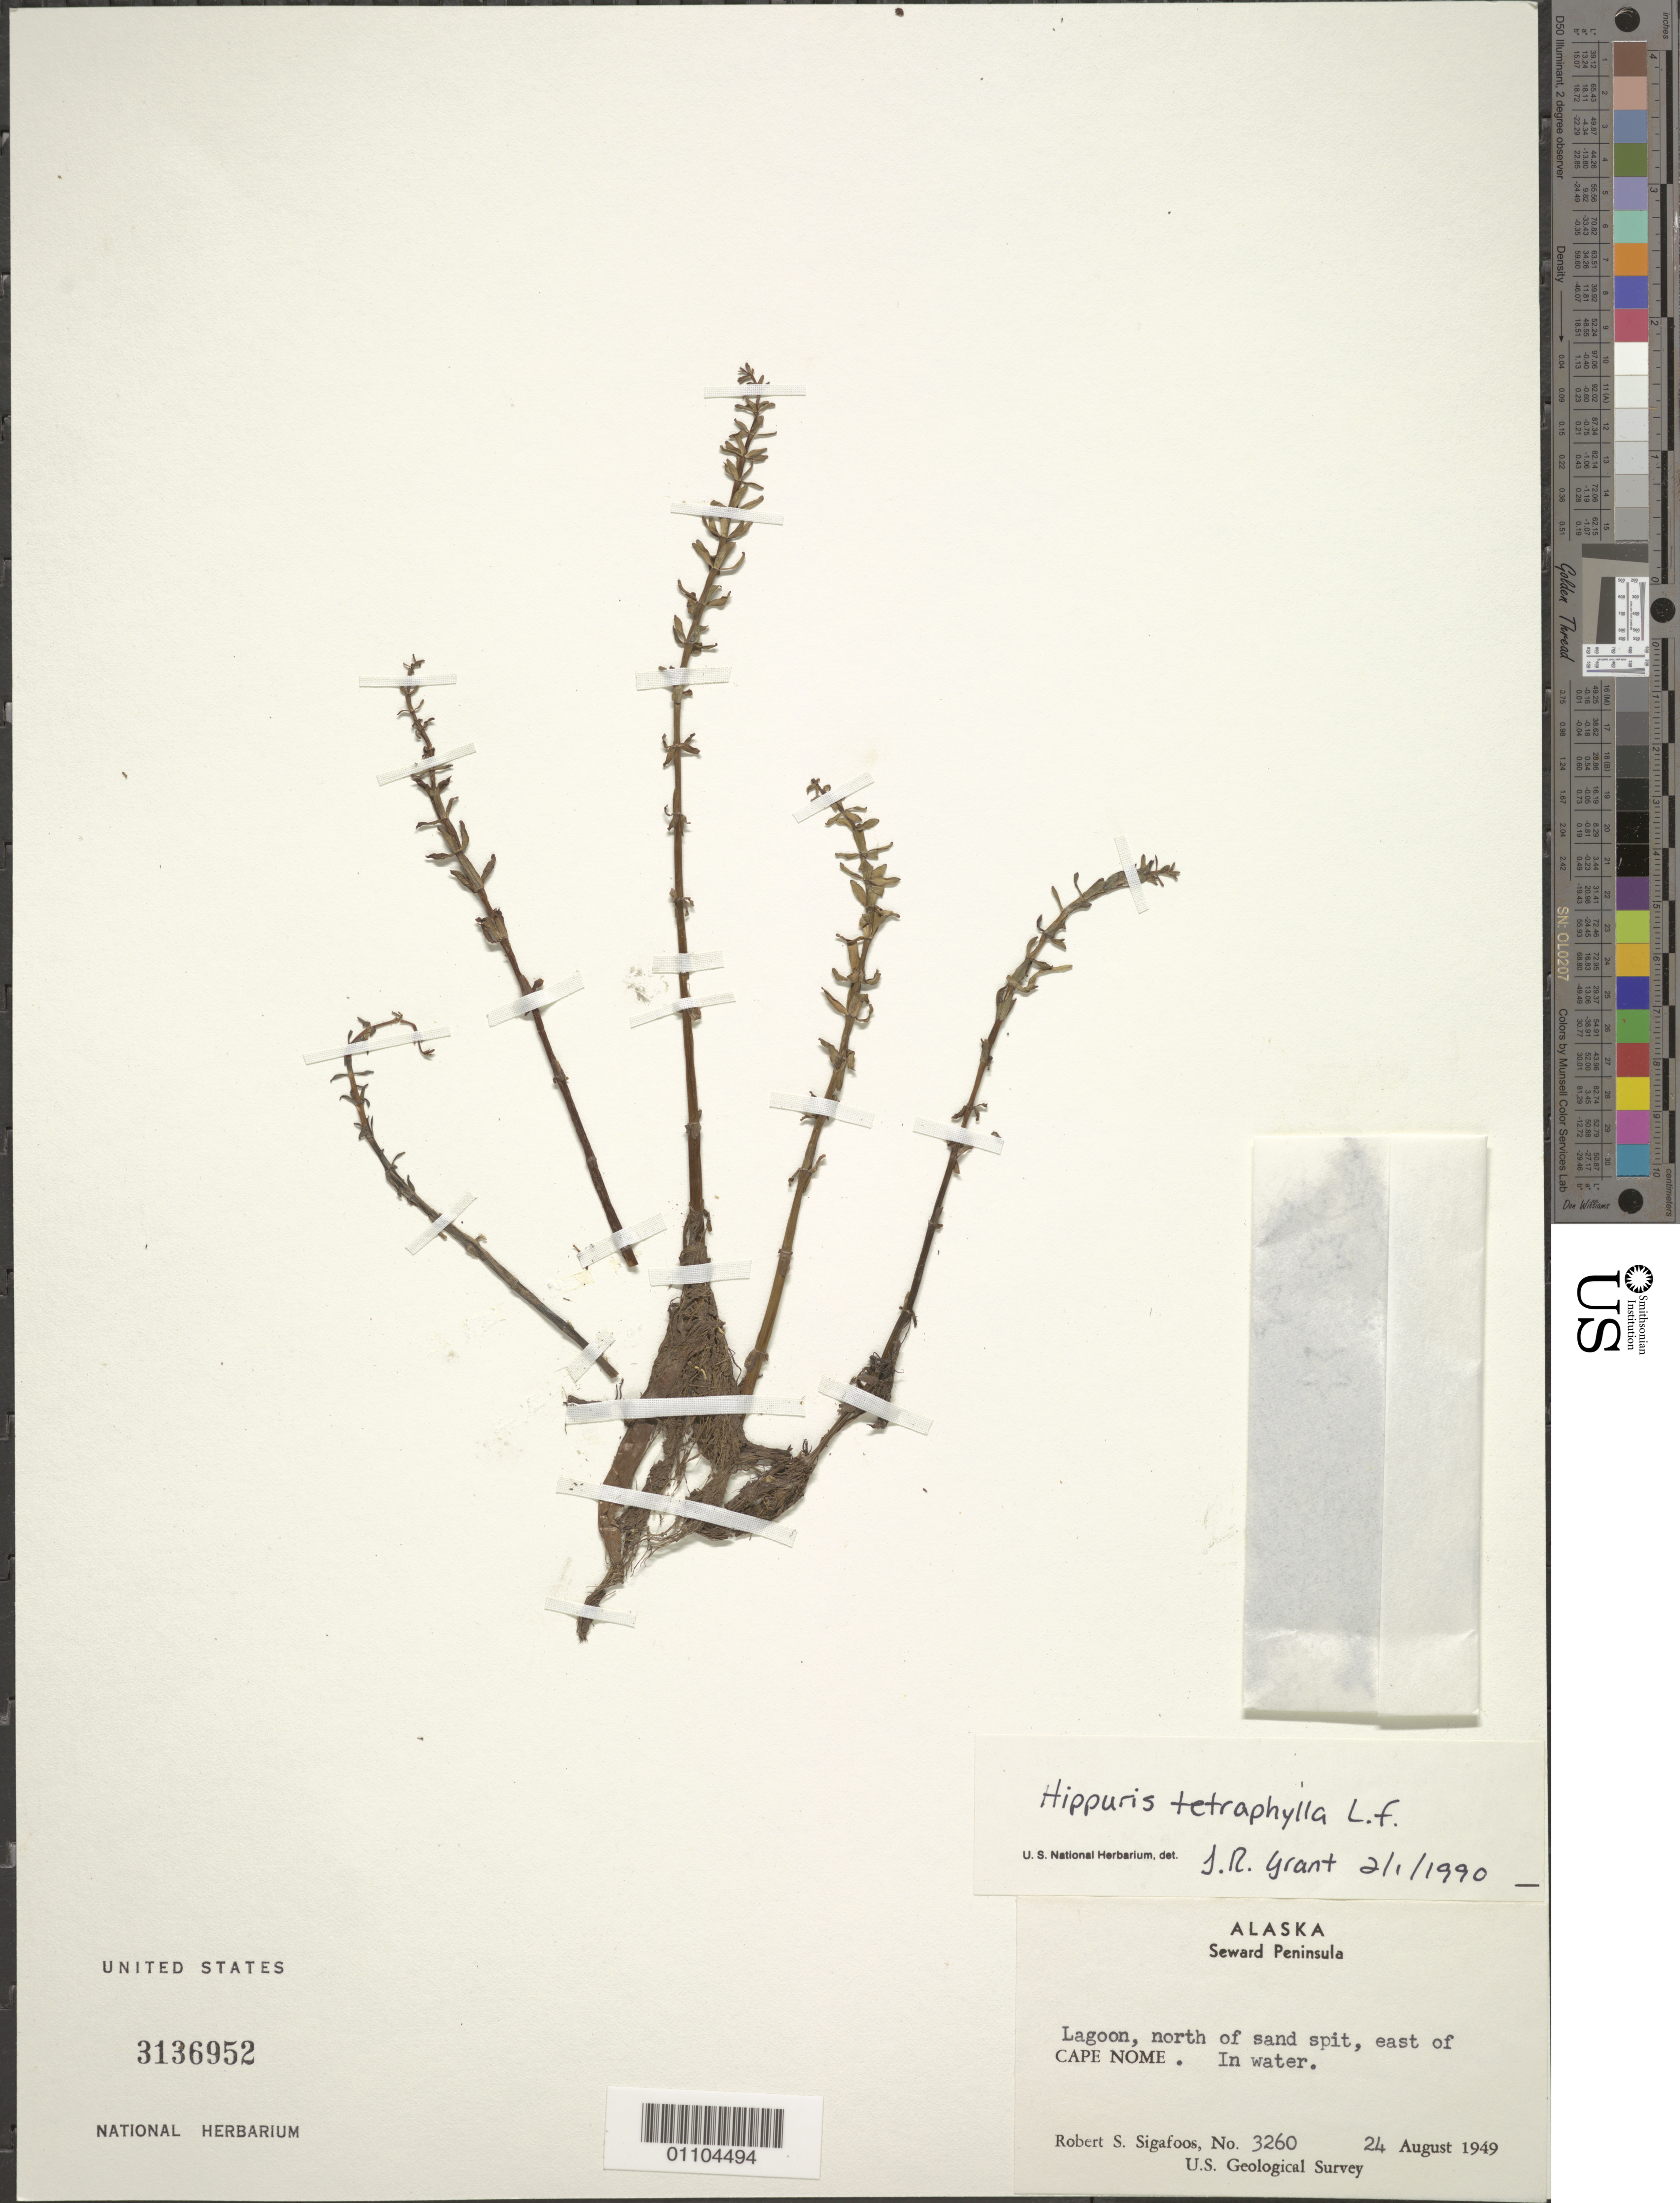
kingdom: Plantae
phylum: Tracheophyta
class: Magnoliopsida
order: Lamiales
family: Plantaginaceae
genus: Hippuris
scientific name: Hippuris tetraphylla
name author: L. f.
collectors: R. Sigafoos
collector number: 3260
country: United States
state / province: Alaska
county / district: Seward Peninsula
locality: Lagoon, N of sand spit, E of Cape Nome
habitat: in water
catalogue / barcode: US 3136952